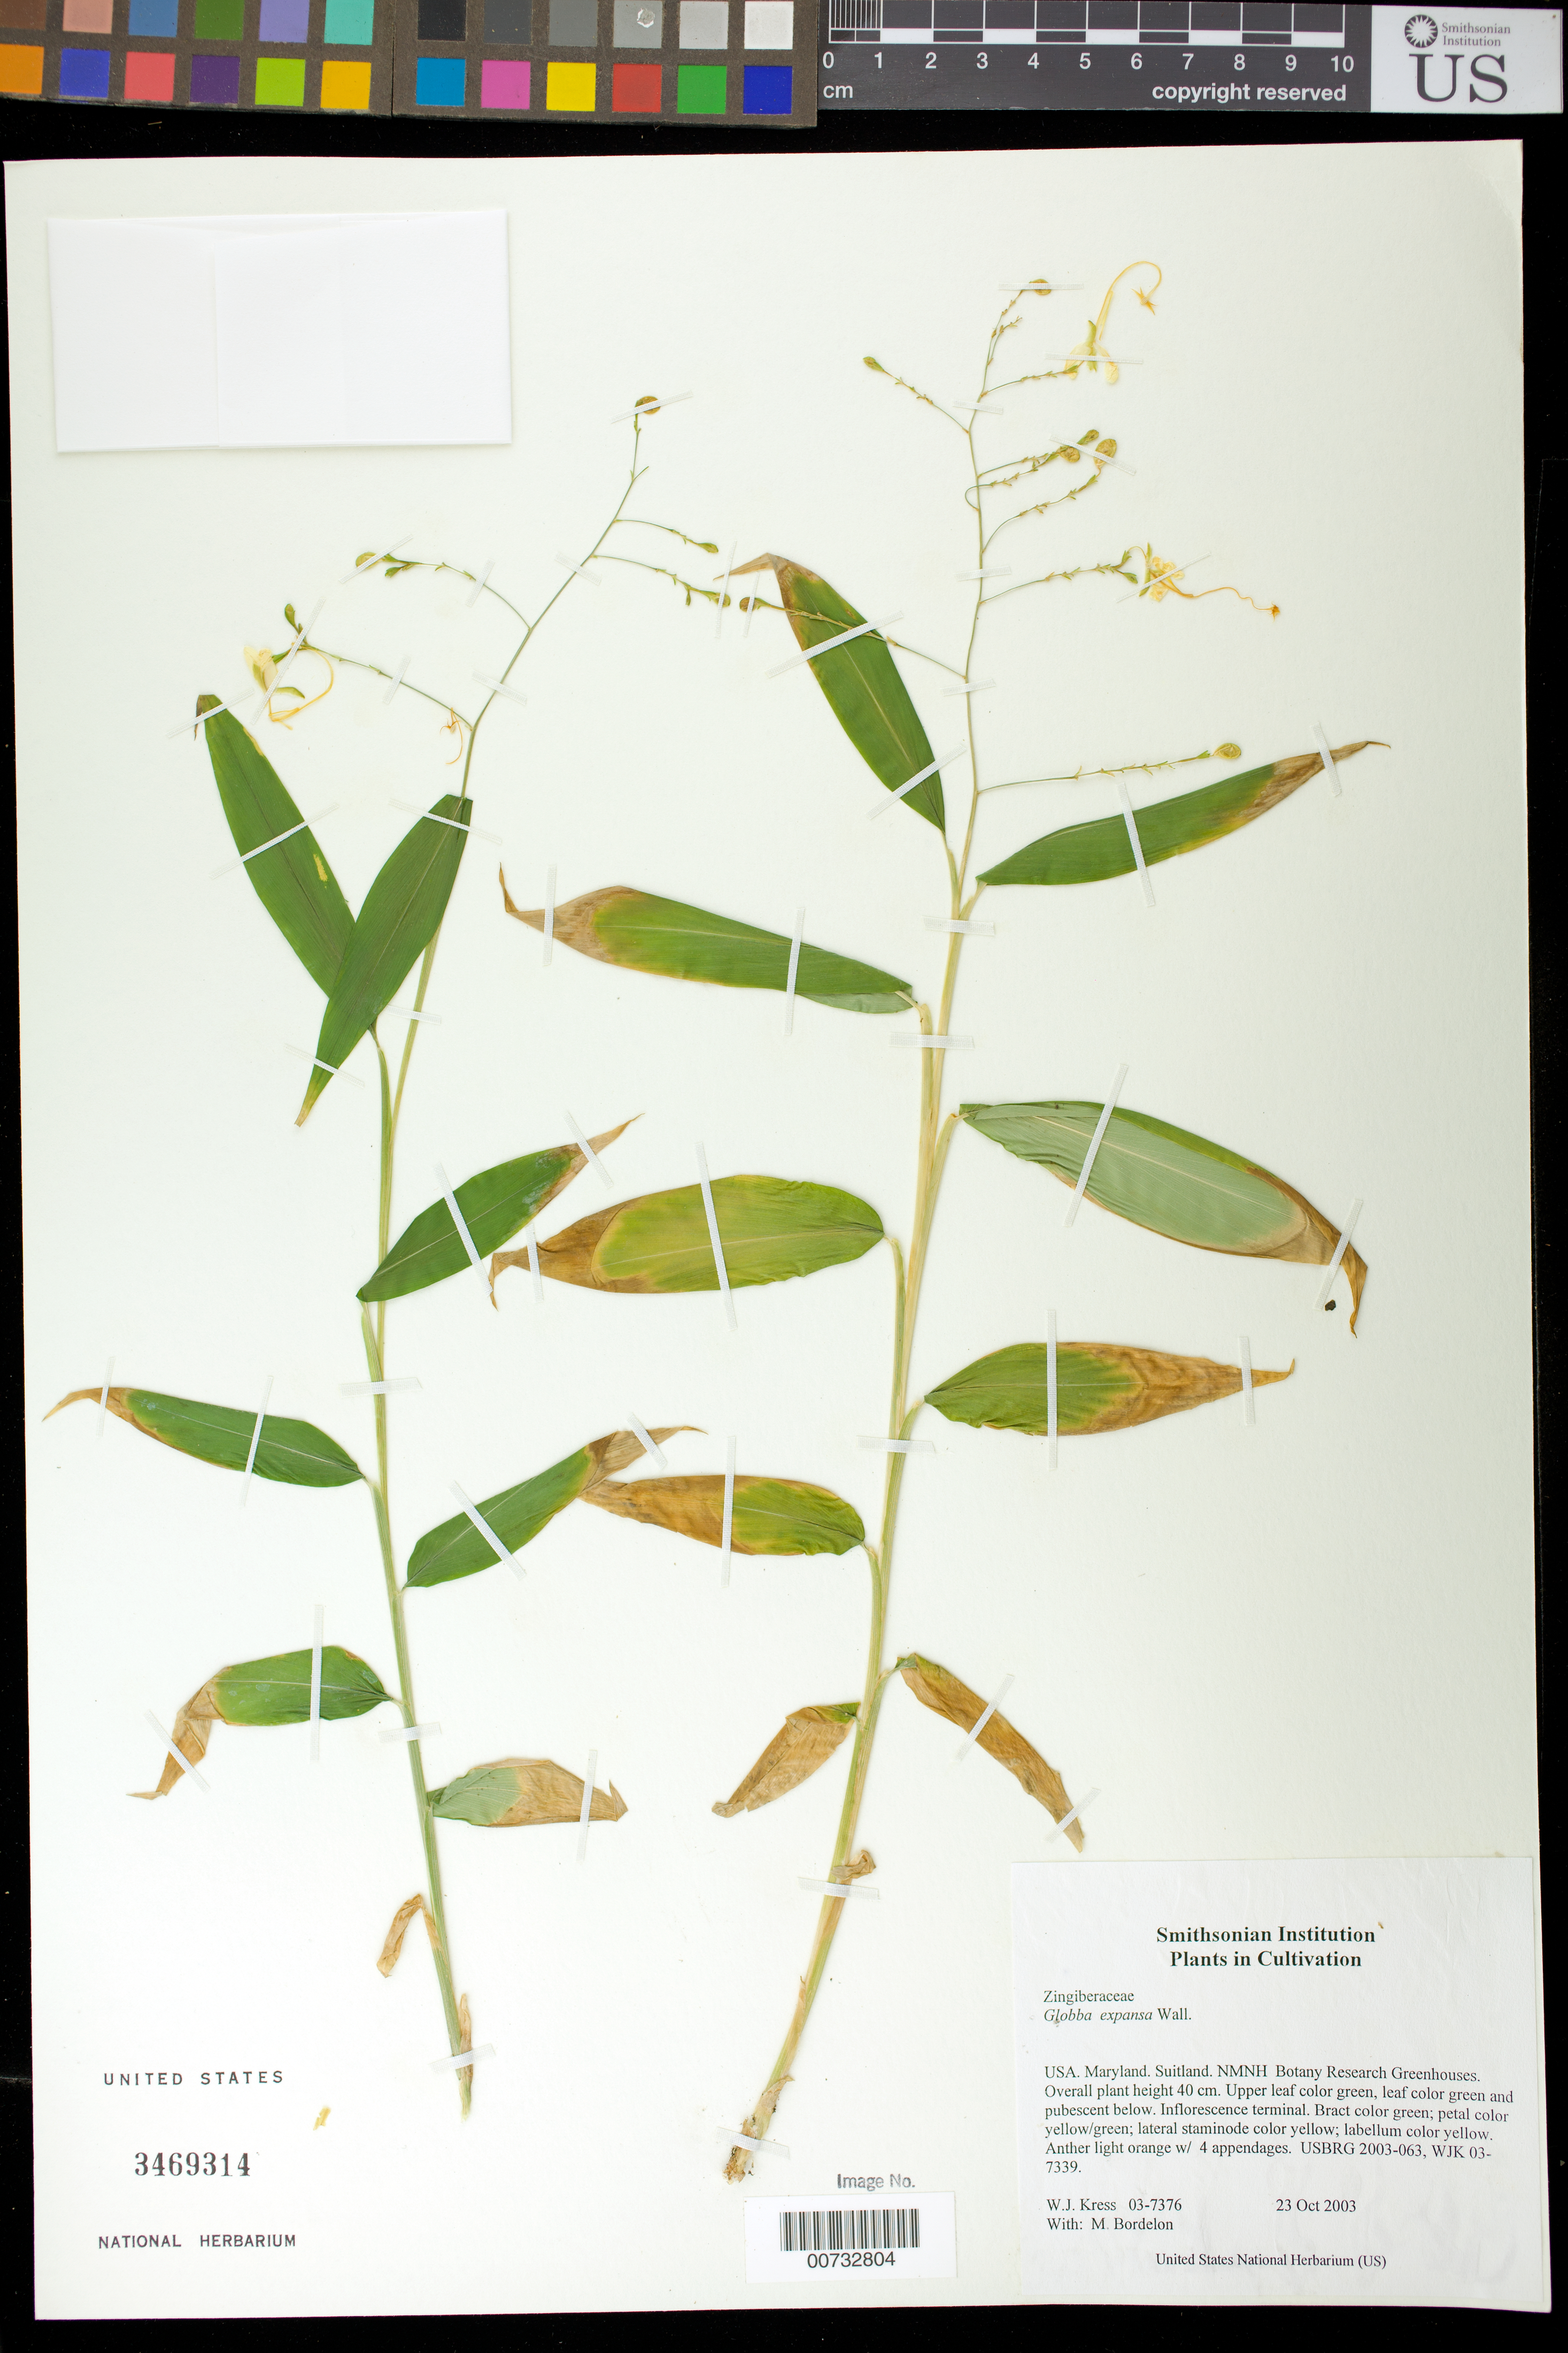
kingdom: Plantae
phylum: Tracheophyta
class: Liliopsida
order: Zingiberales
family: Zingiberaceae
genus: Globba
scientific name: Globba expansa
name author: Wall.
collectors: W. J. Kress & M. Bordelon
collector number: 03-7376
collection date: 2003-10-23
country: United States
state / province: Maryland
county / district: Prince George's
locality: NMNH Botany Research Greenhouses. Suitland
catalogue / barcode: US 3469314